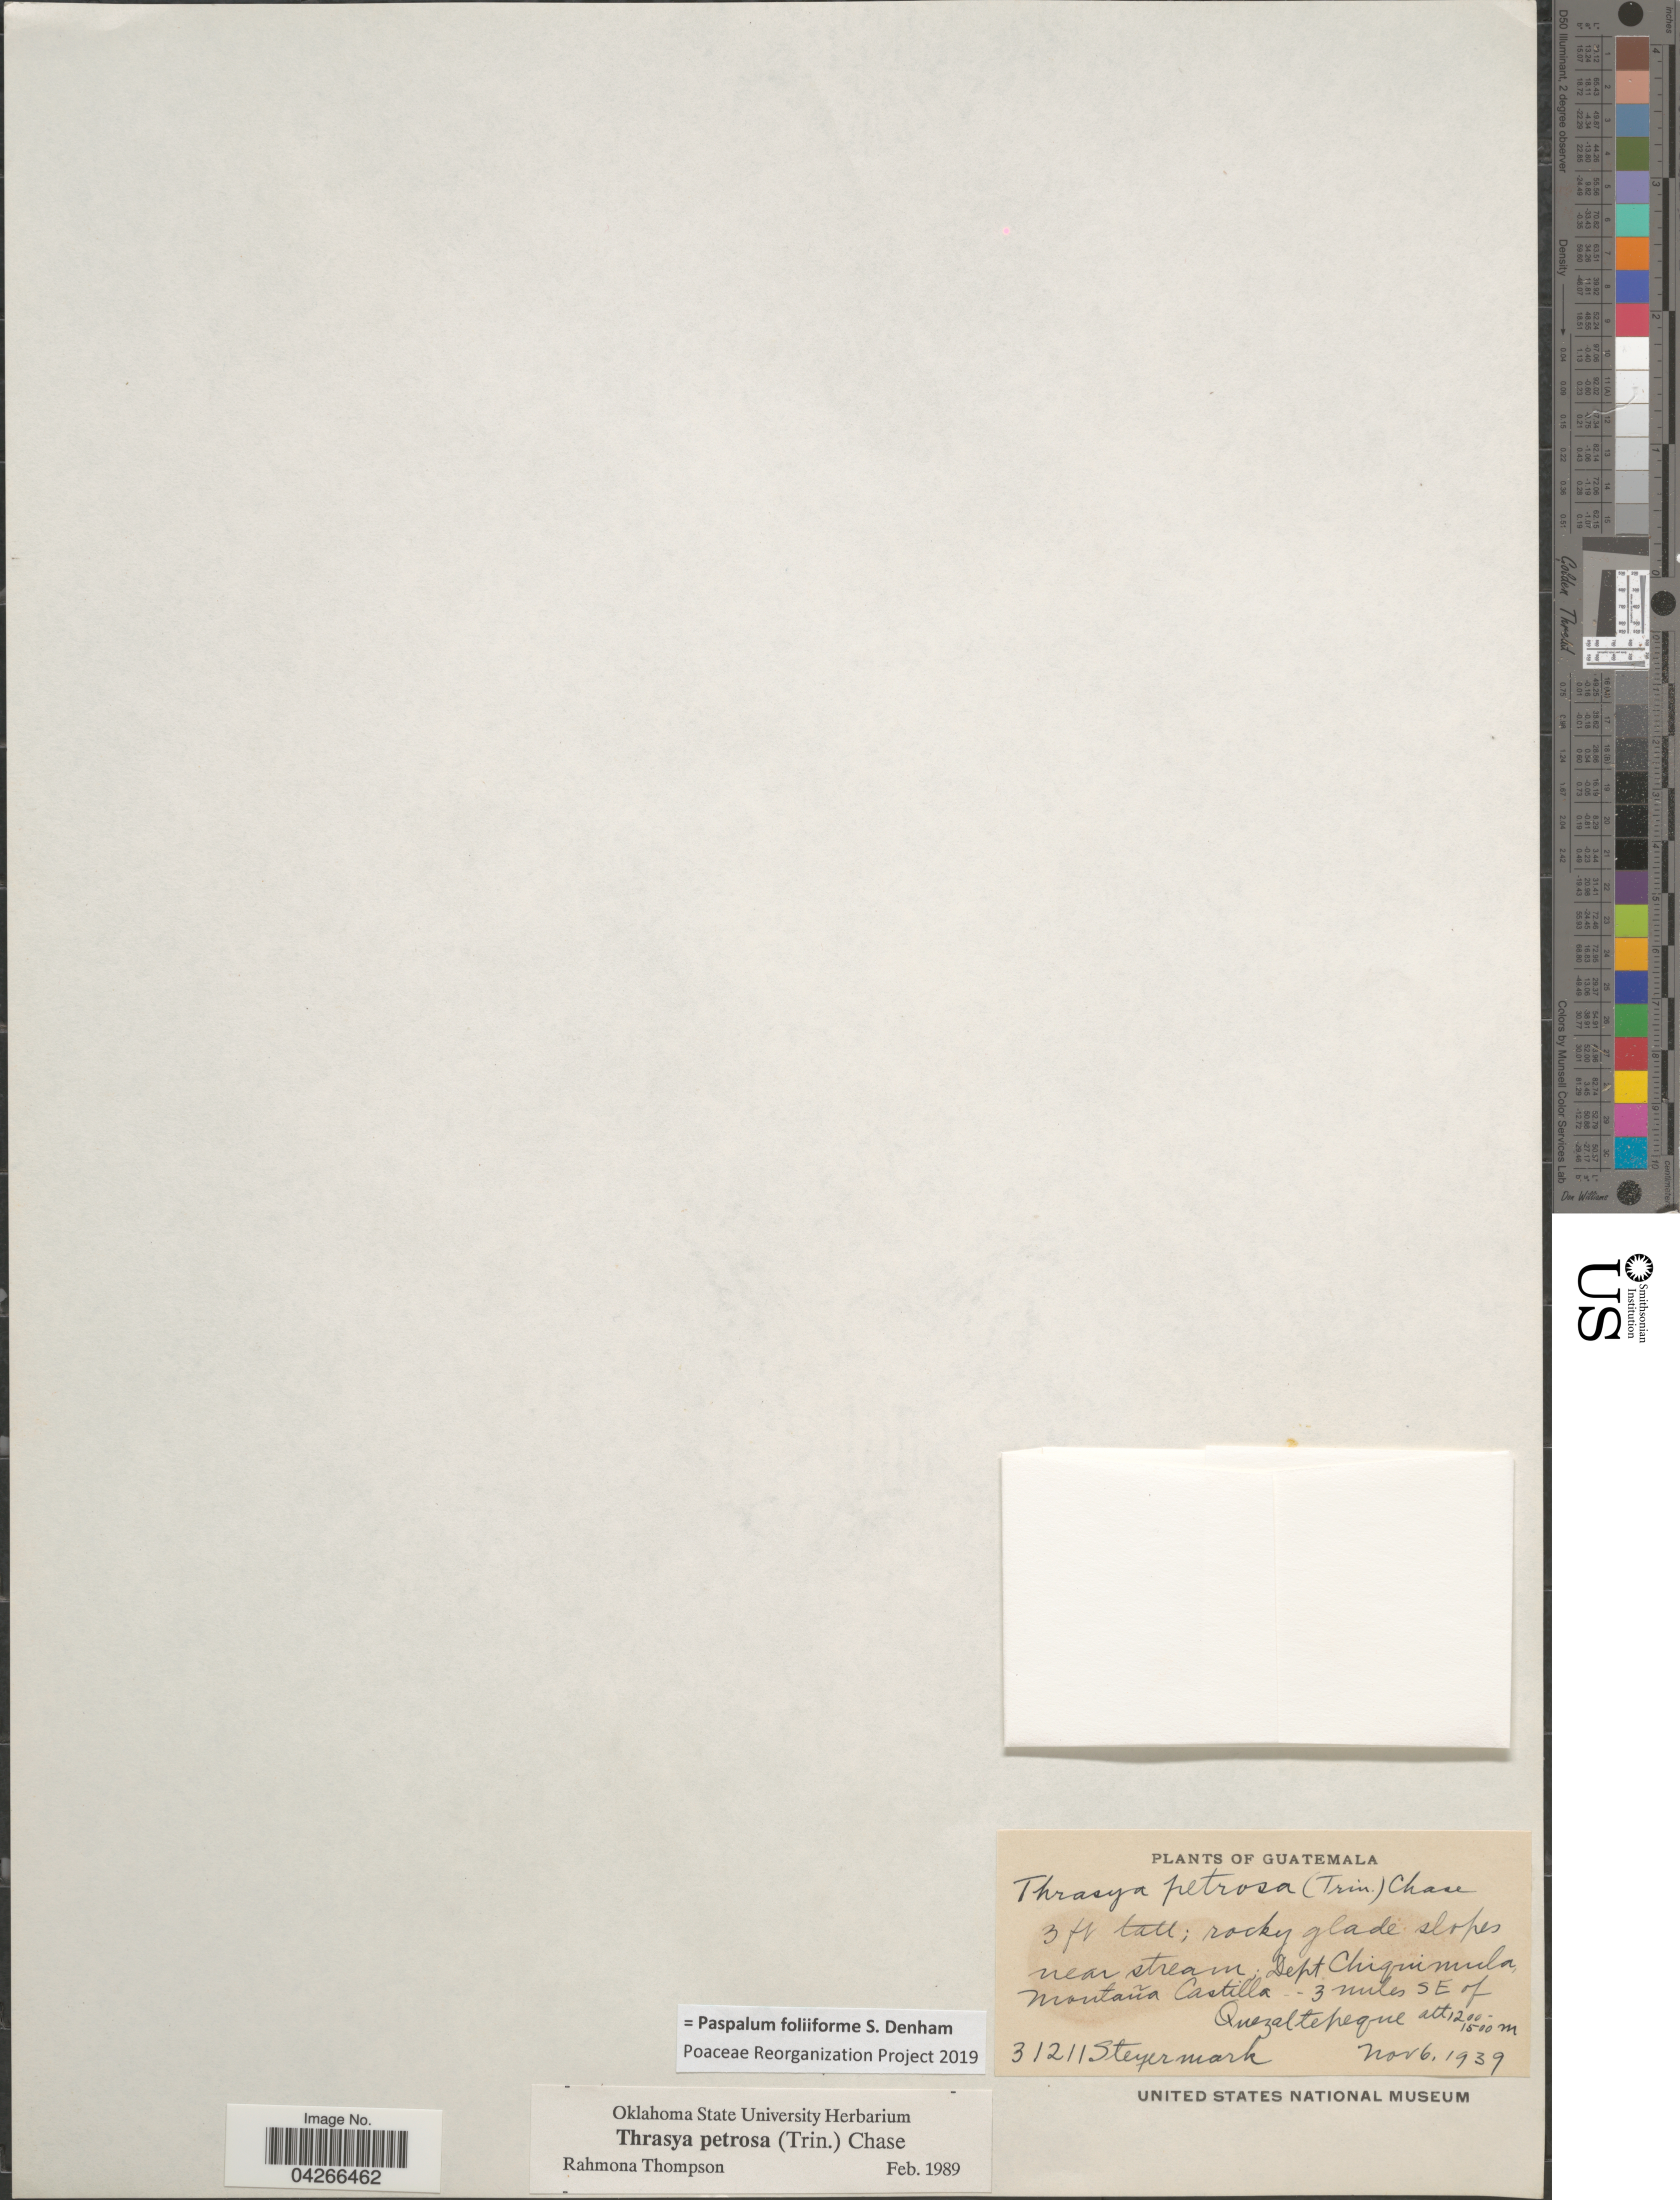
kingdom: Plantae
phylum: Tracheophyta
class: Liliopsida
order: Poales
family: Poaceae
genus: Paspalum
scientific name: Paspalum foliiforme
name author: S. Denham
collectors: Steyermark, --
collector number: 31211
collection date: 1939-11-06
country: Guatemala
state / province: Chiquimula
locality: Rocky glade slopes near stream. Dept. Chiquimula, Montaña Castilla. 3 mile SE of Quezaltepeque.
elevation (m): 1200